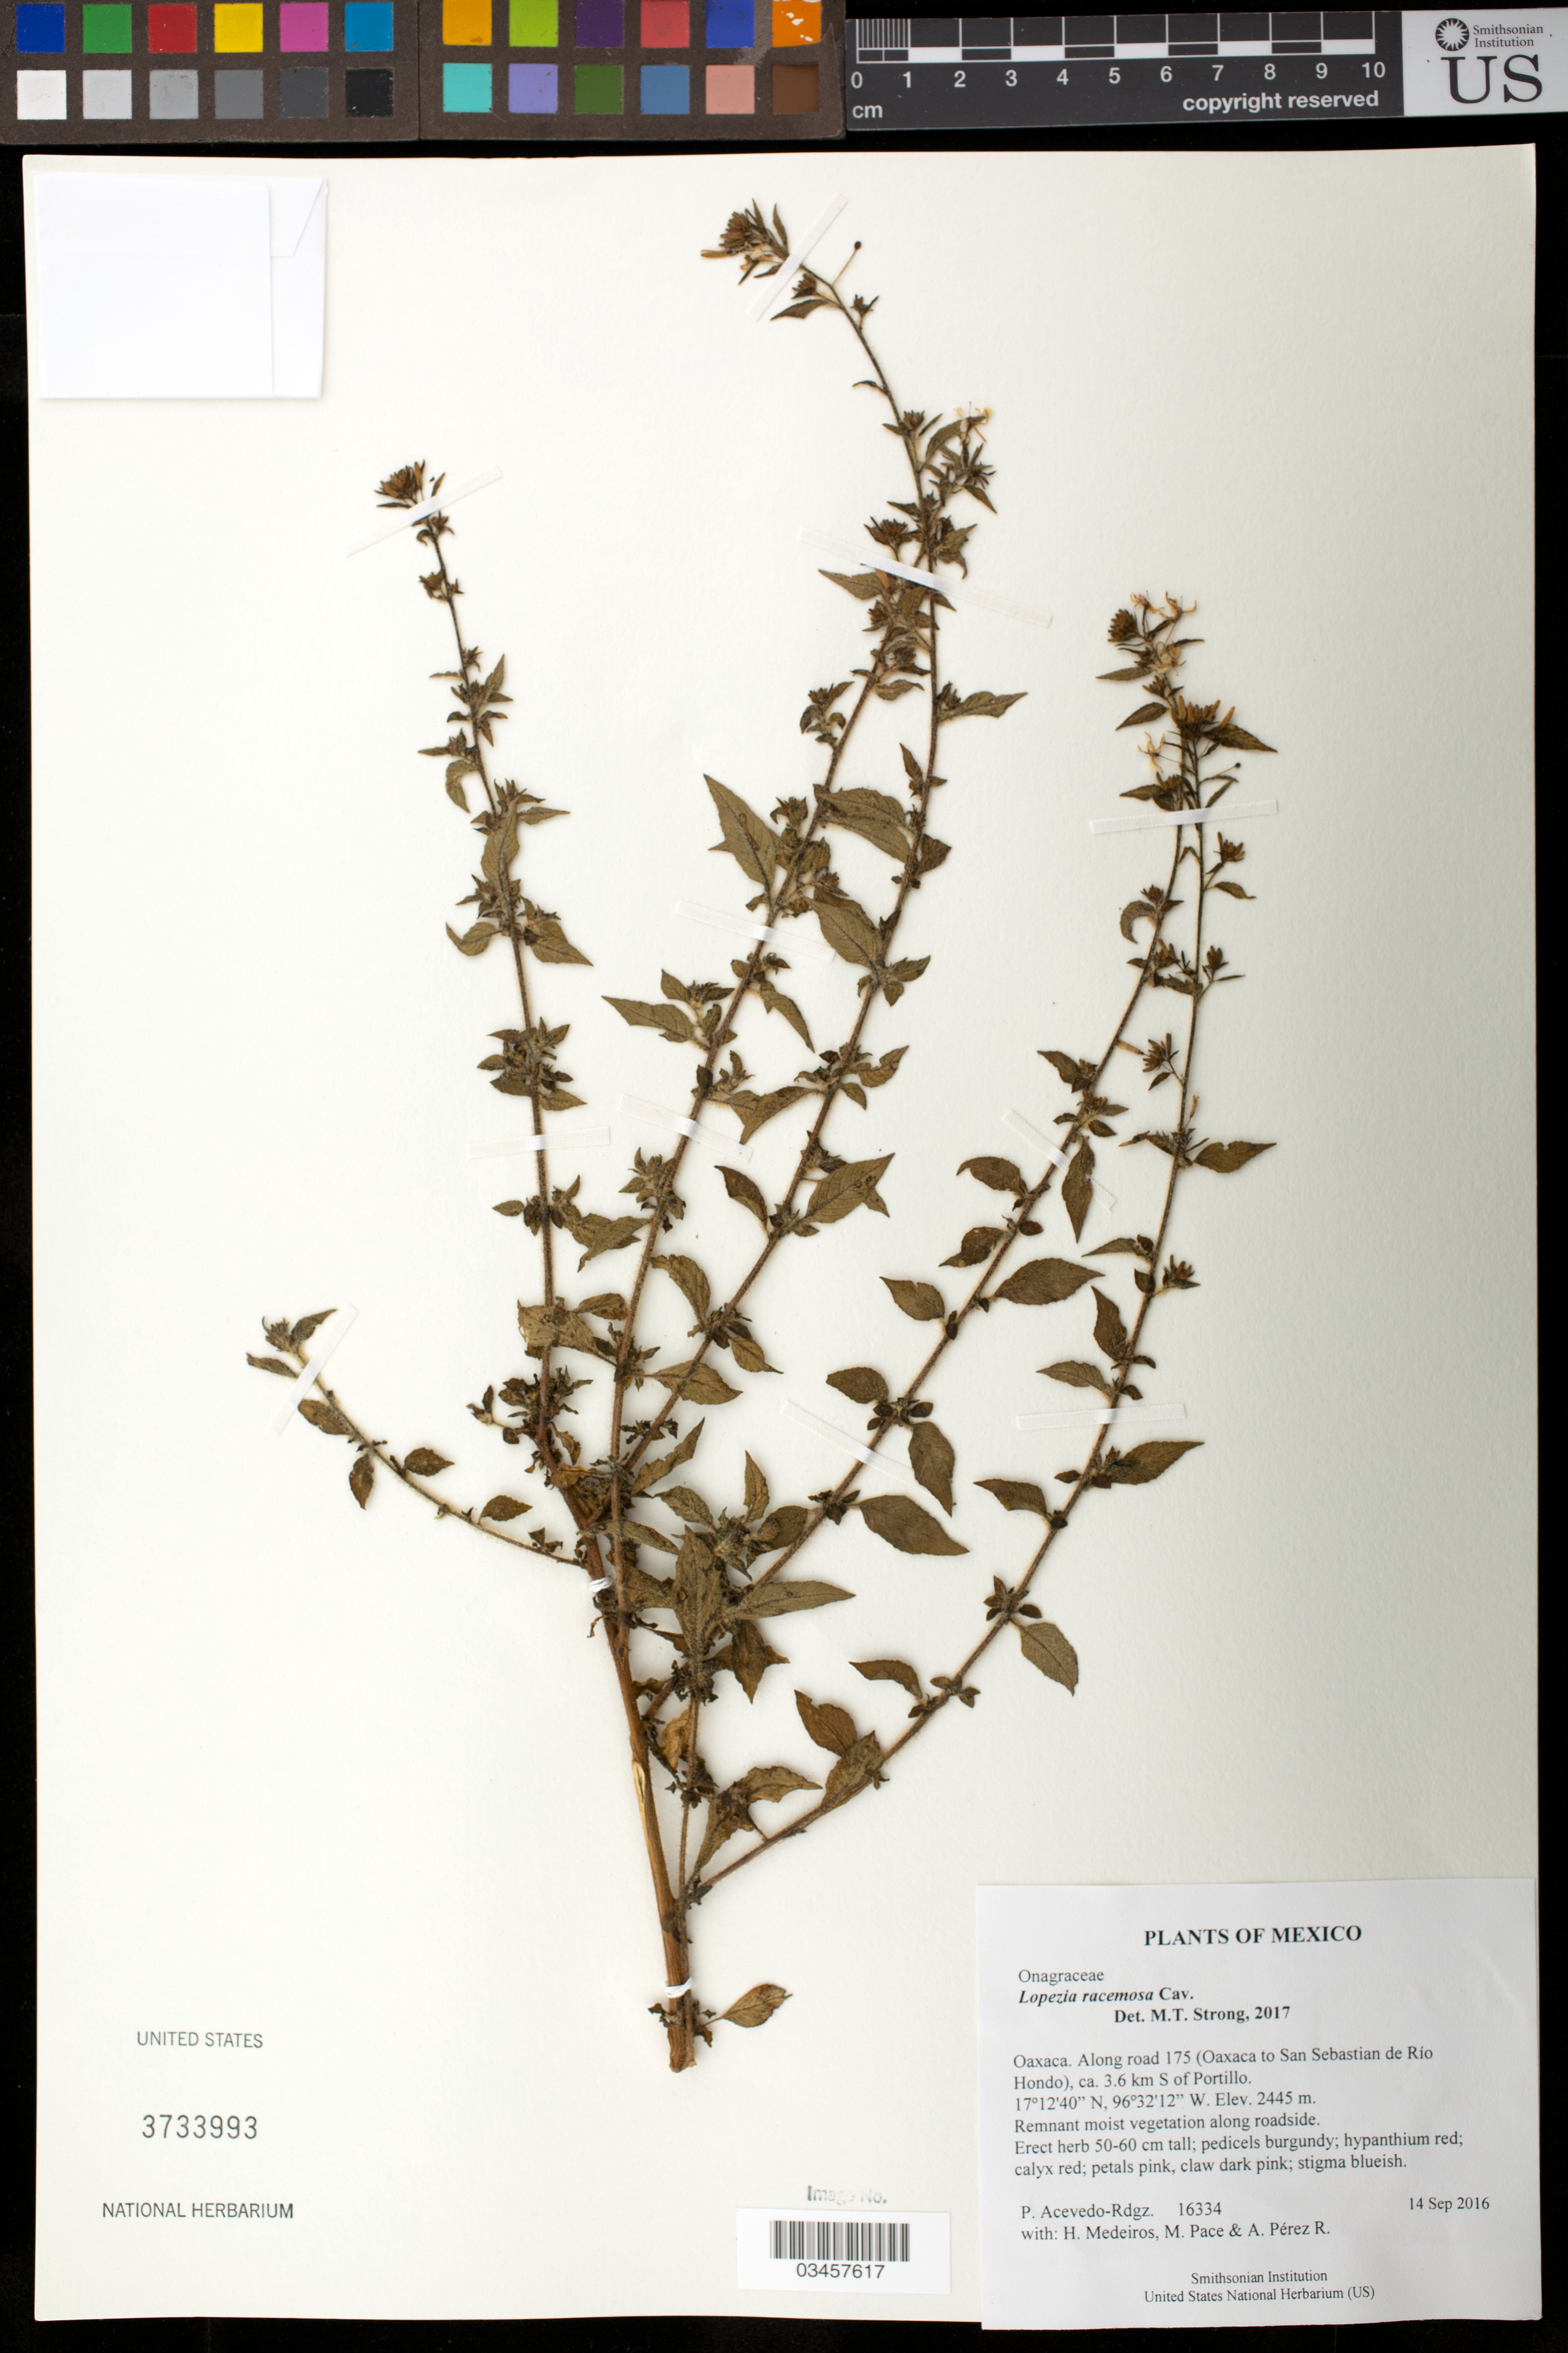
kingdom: Plantae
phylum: Tracheophyta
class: Magnoliopsida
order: Myrtales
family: Onagraceae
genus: Lopezia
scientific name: Lopezia racemosa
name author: Cav.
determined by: Strong, M. T., (US), Smithsonian Institution - National Museum of Natural History (UNITED STATES)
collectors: P. Acevedo-Rodr., H. Medeiros, M. R. Pace & A. Pérez R.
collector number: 16334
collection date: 2016-09-14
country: Mexico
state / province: Oaxaca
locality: along road 175 (Oaxaca to San Sebastian de Río Hondo), ca. 3.6 km south of Portillo.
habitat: Remnant moist vegetation along roadside.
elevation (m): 2445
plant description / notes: US, NY, MO, K, P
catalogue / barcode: US 3733993